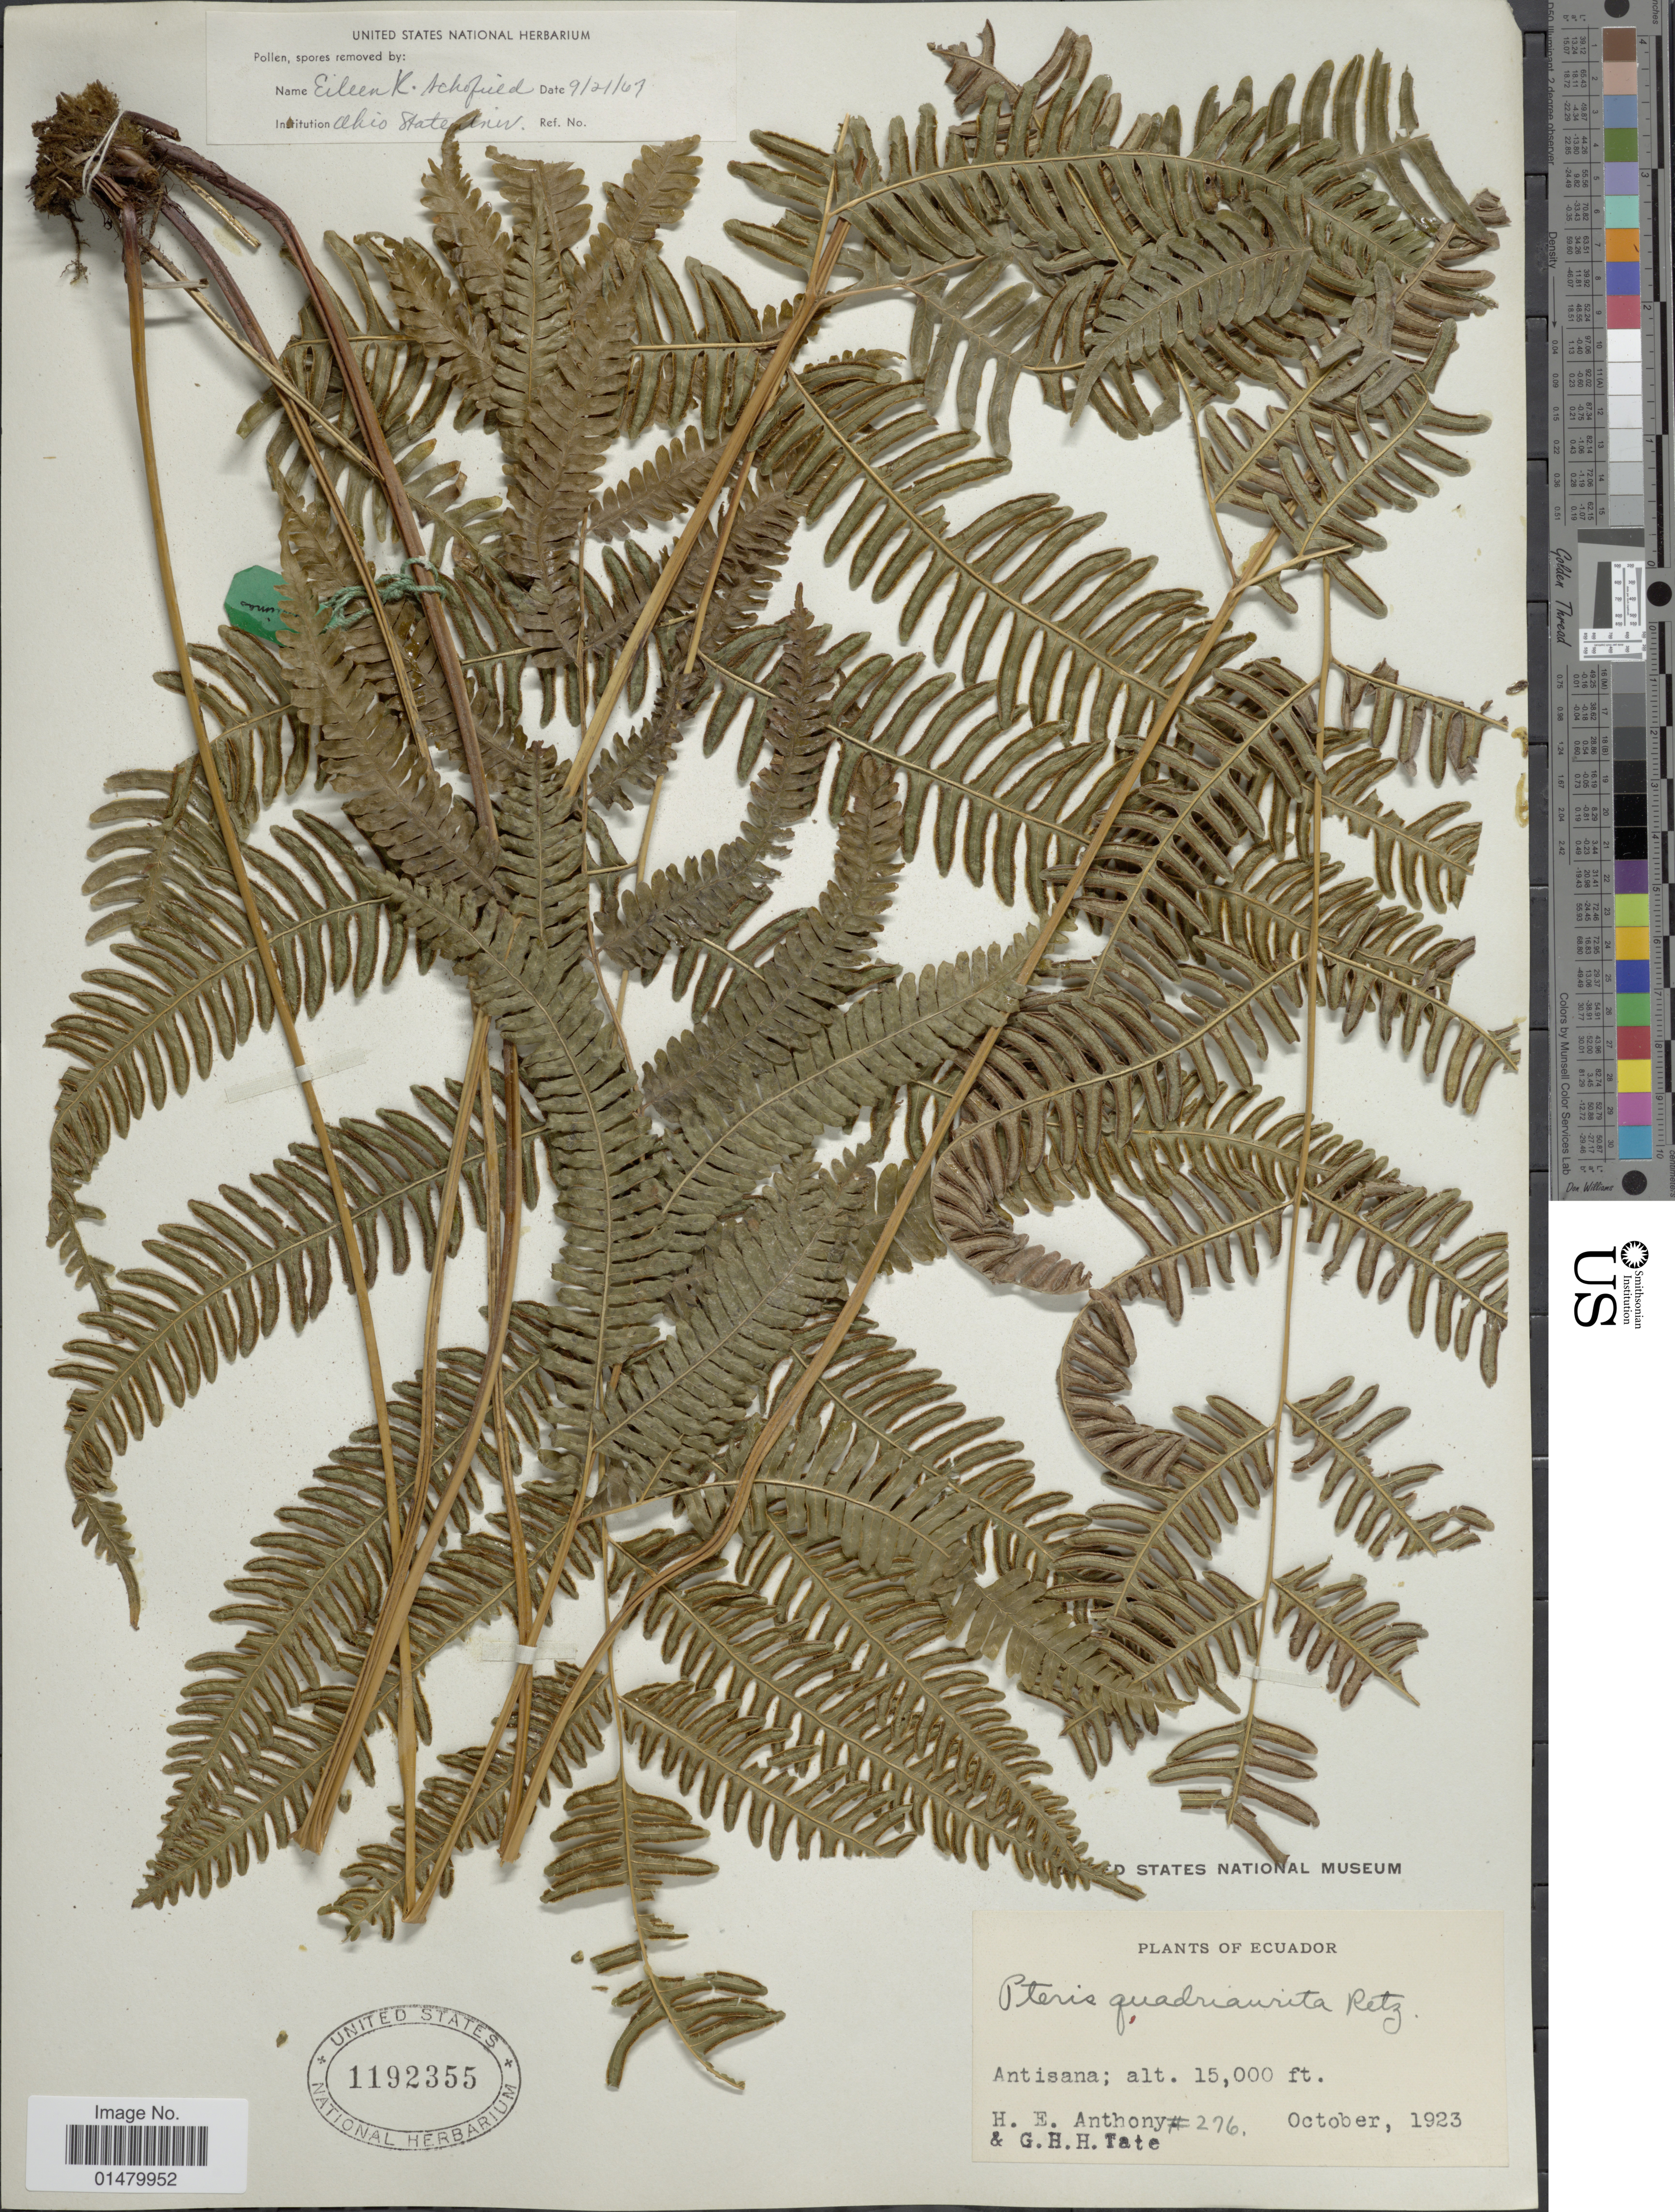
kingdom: Plantae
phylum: Tracheophyta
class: Polypodiopsida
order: Polypodiales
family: Pteridaceae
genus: Pteris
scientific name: Pteris quadriaurita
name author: Retz.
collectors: H. E. Anthony & G. H. H.Tate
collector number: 276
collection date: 1923-10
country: Ecuador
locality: Antisana.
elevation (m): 4572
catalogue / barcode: US 1192355